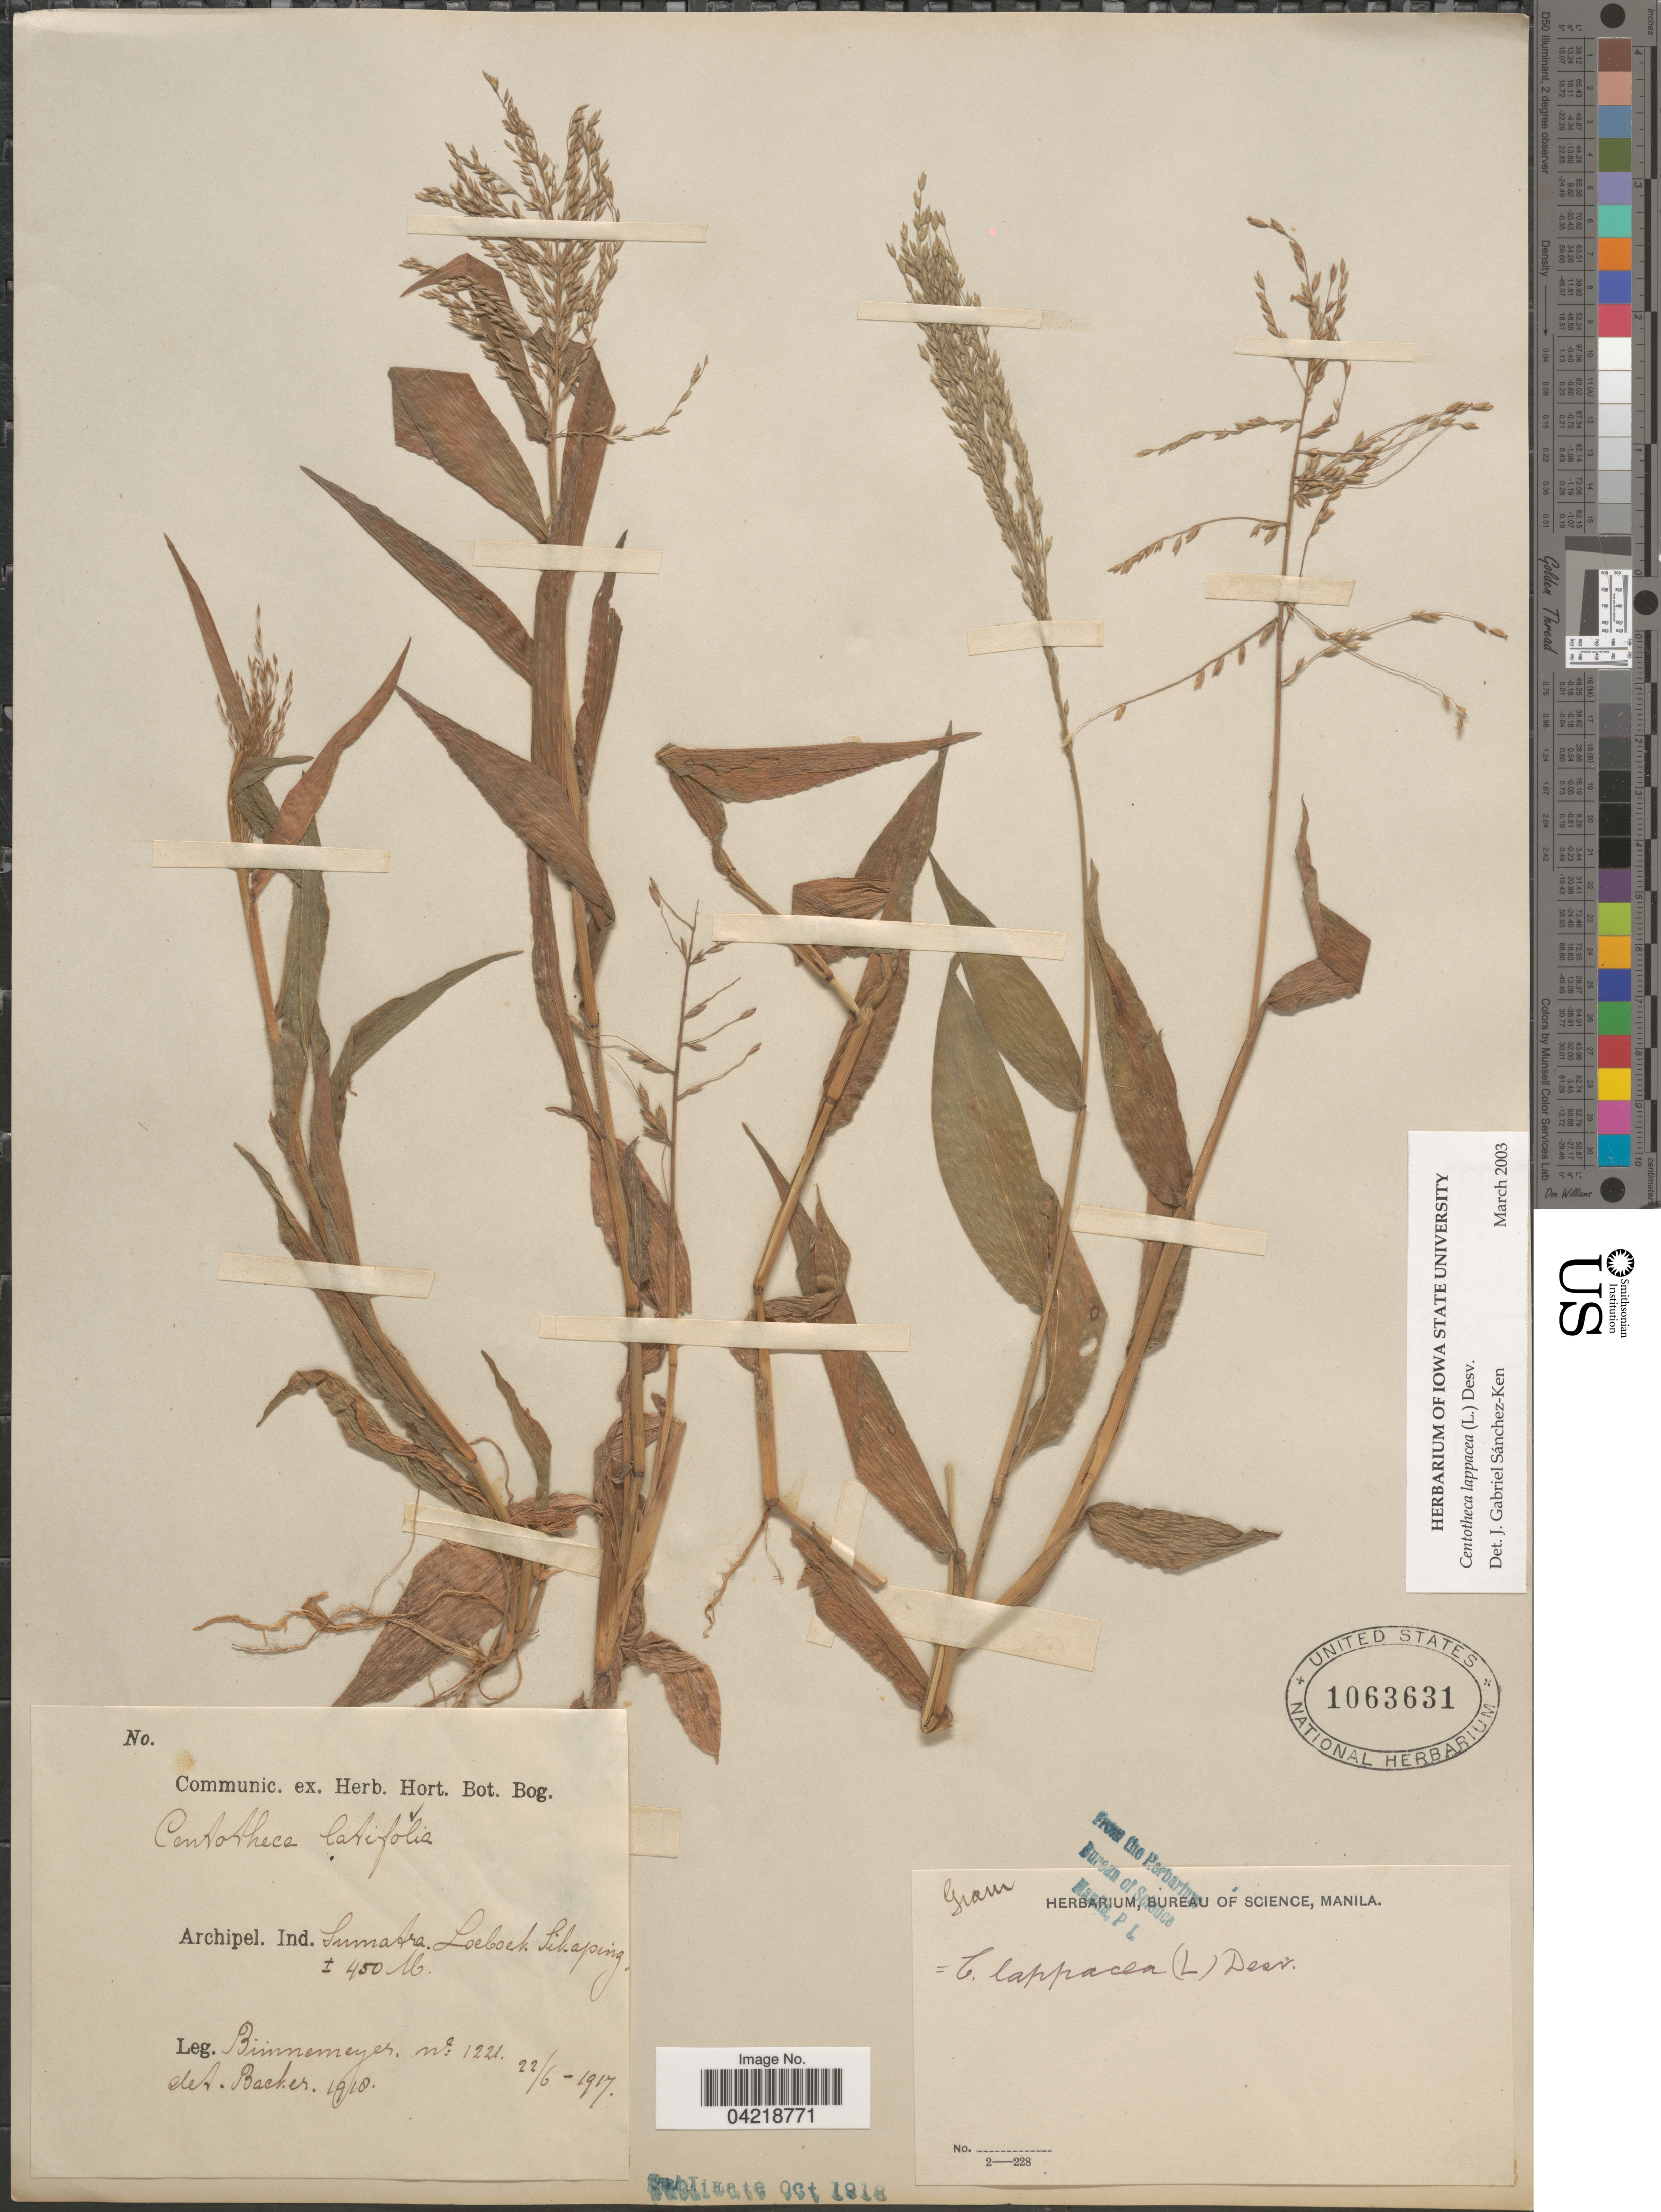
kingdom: Plantae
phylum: Tracheophyta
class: Liliopsida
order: Poales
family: Poaceae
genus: Centotheca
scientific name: Centotheca lappacea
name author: (L.) Desv.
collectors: Bunnemeyer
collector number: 1221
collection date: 1917-06-22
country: Indonesia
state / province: Sumatra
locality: Archipel. Ind. Loeboek Sikaping.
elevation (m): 450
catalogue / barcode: US 1063631